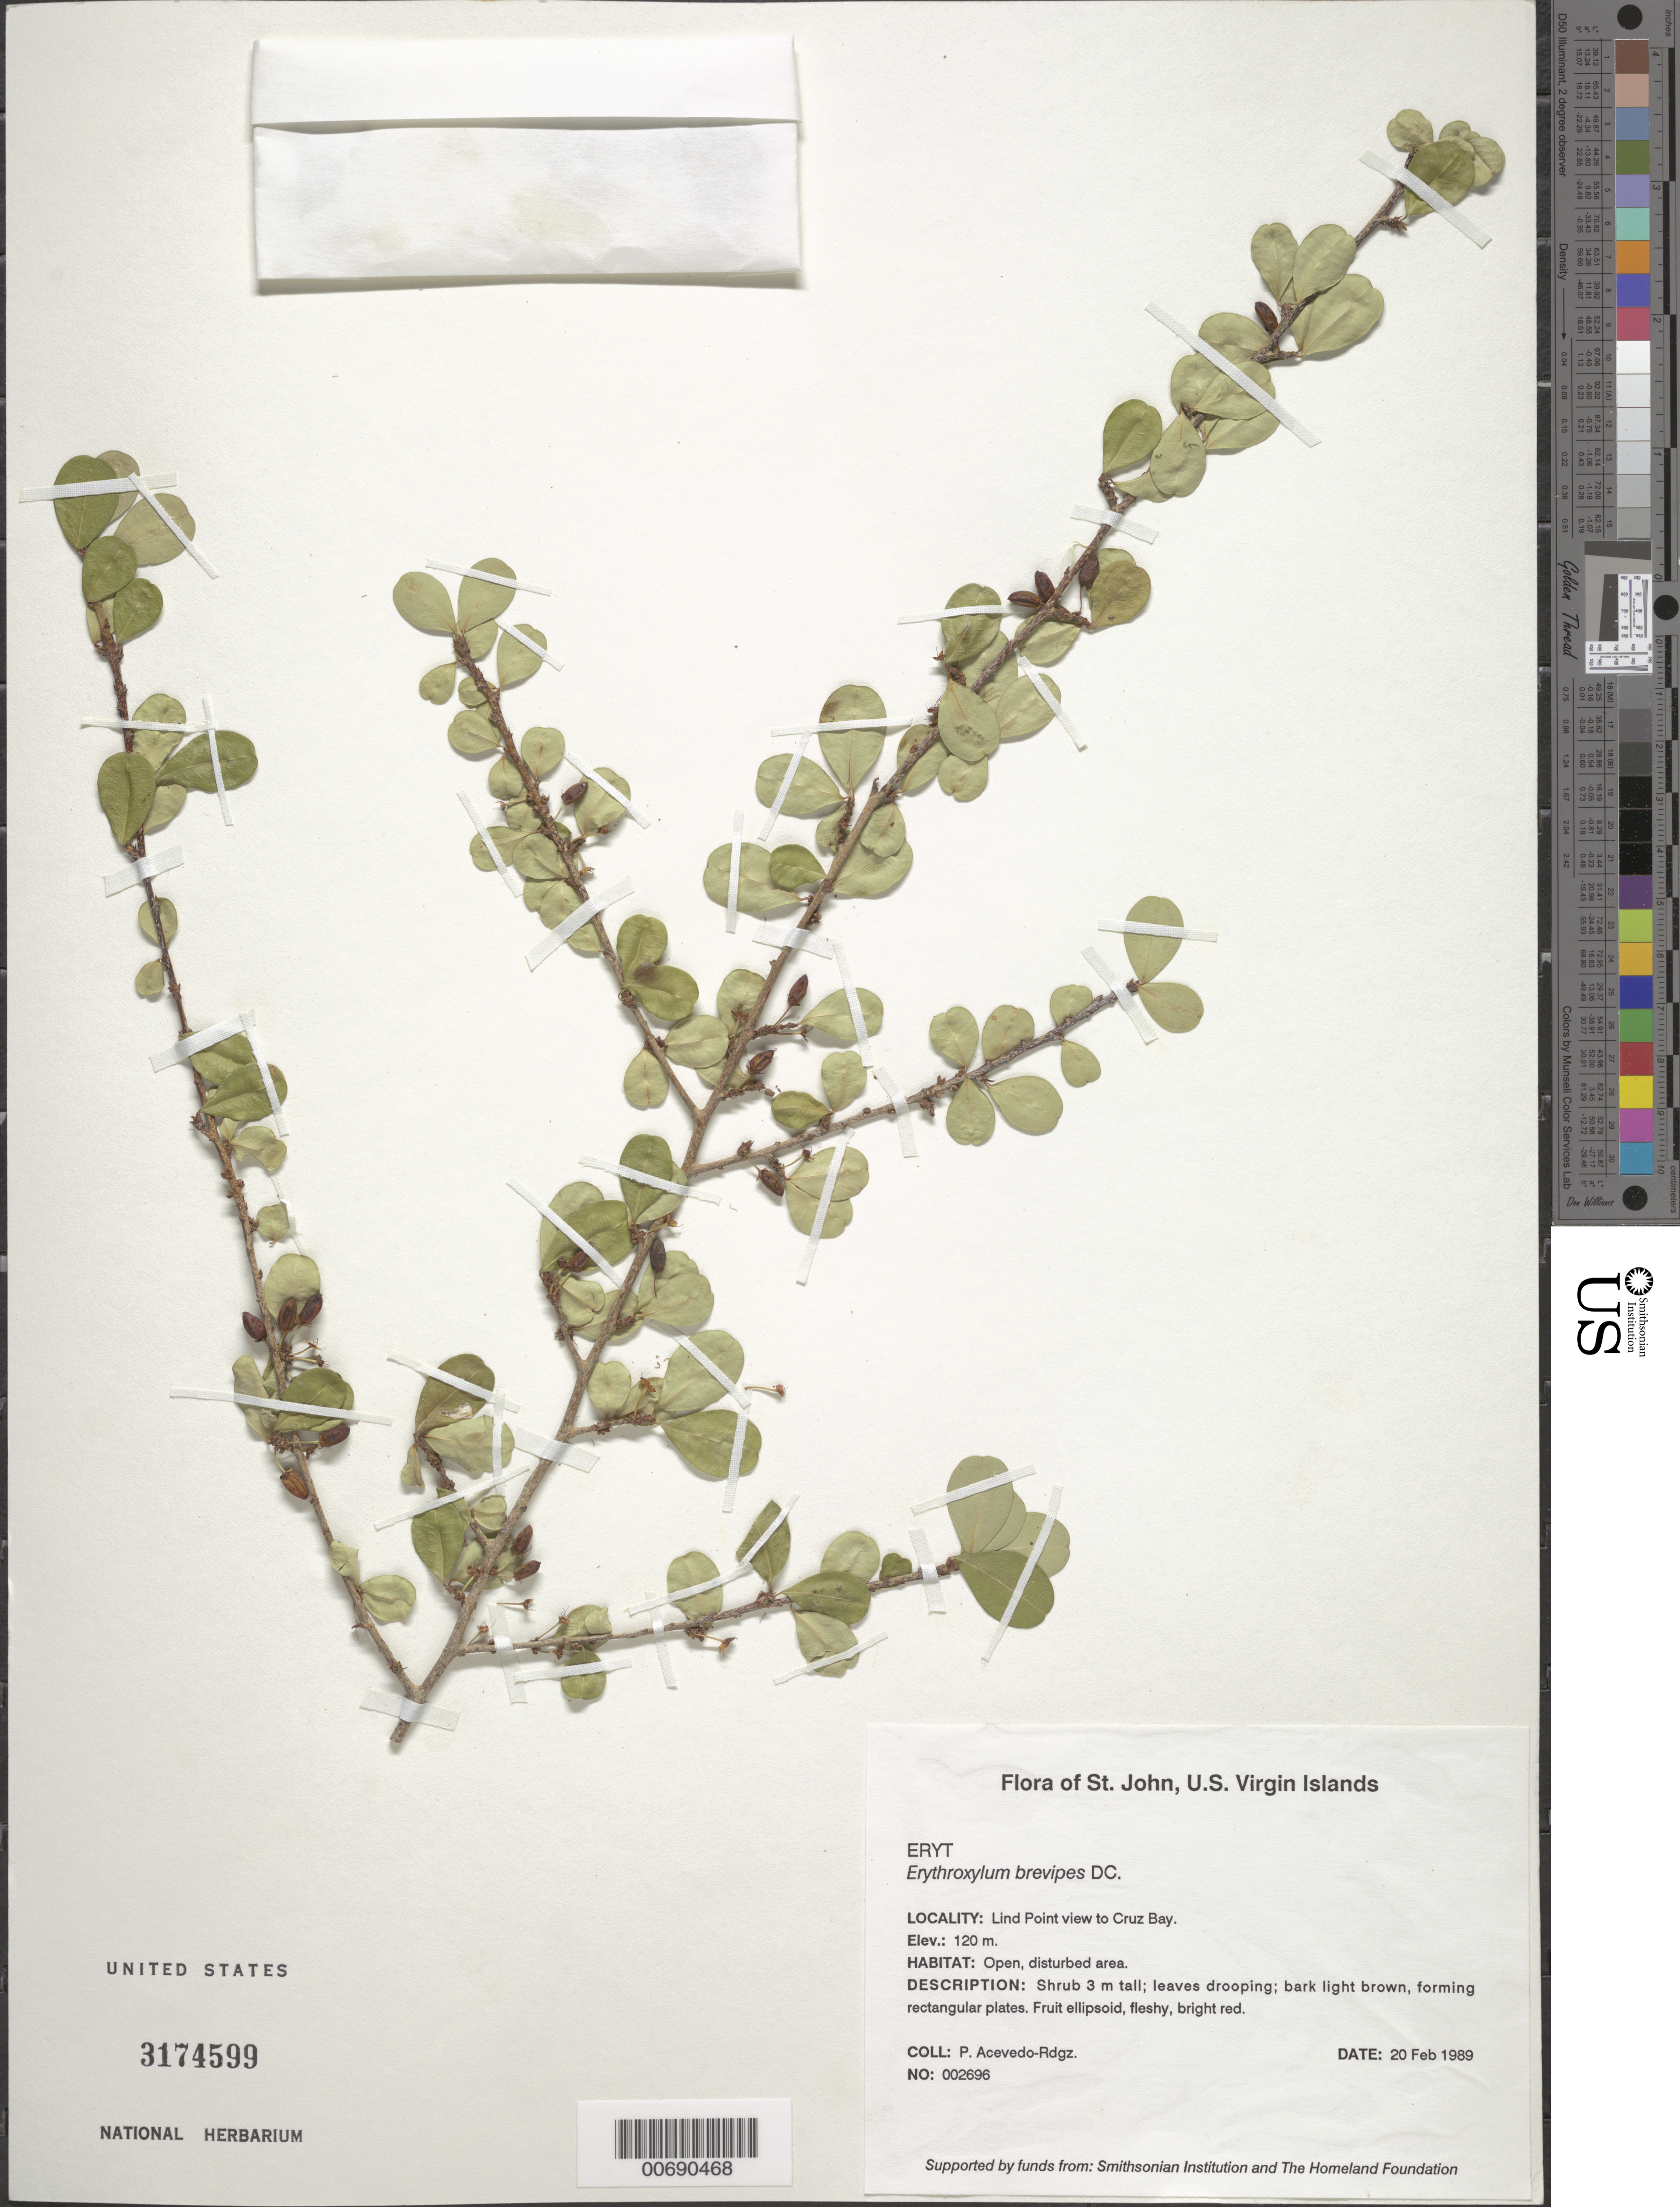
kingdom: Plantae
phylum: Tracheophyta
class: Magnoliopsida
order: Malpighiales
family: Erythroxylaceae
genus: Erythroxylum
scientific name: Erythroxylum brevipes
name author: DC.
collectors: P. Acevedo-Rodr.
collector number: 2696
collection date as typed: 20 Feb 1989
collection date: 1989-02-20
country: U.S. Virgin Islands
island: St. John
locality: Lind point, view to Cruz Bay.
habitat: Dry secondary, open disturbed area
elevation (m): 120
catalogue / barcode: US 3174599